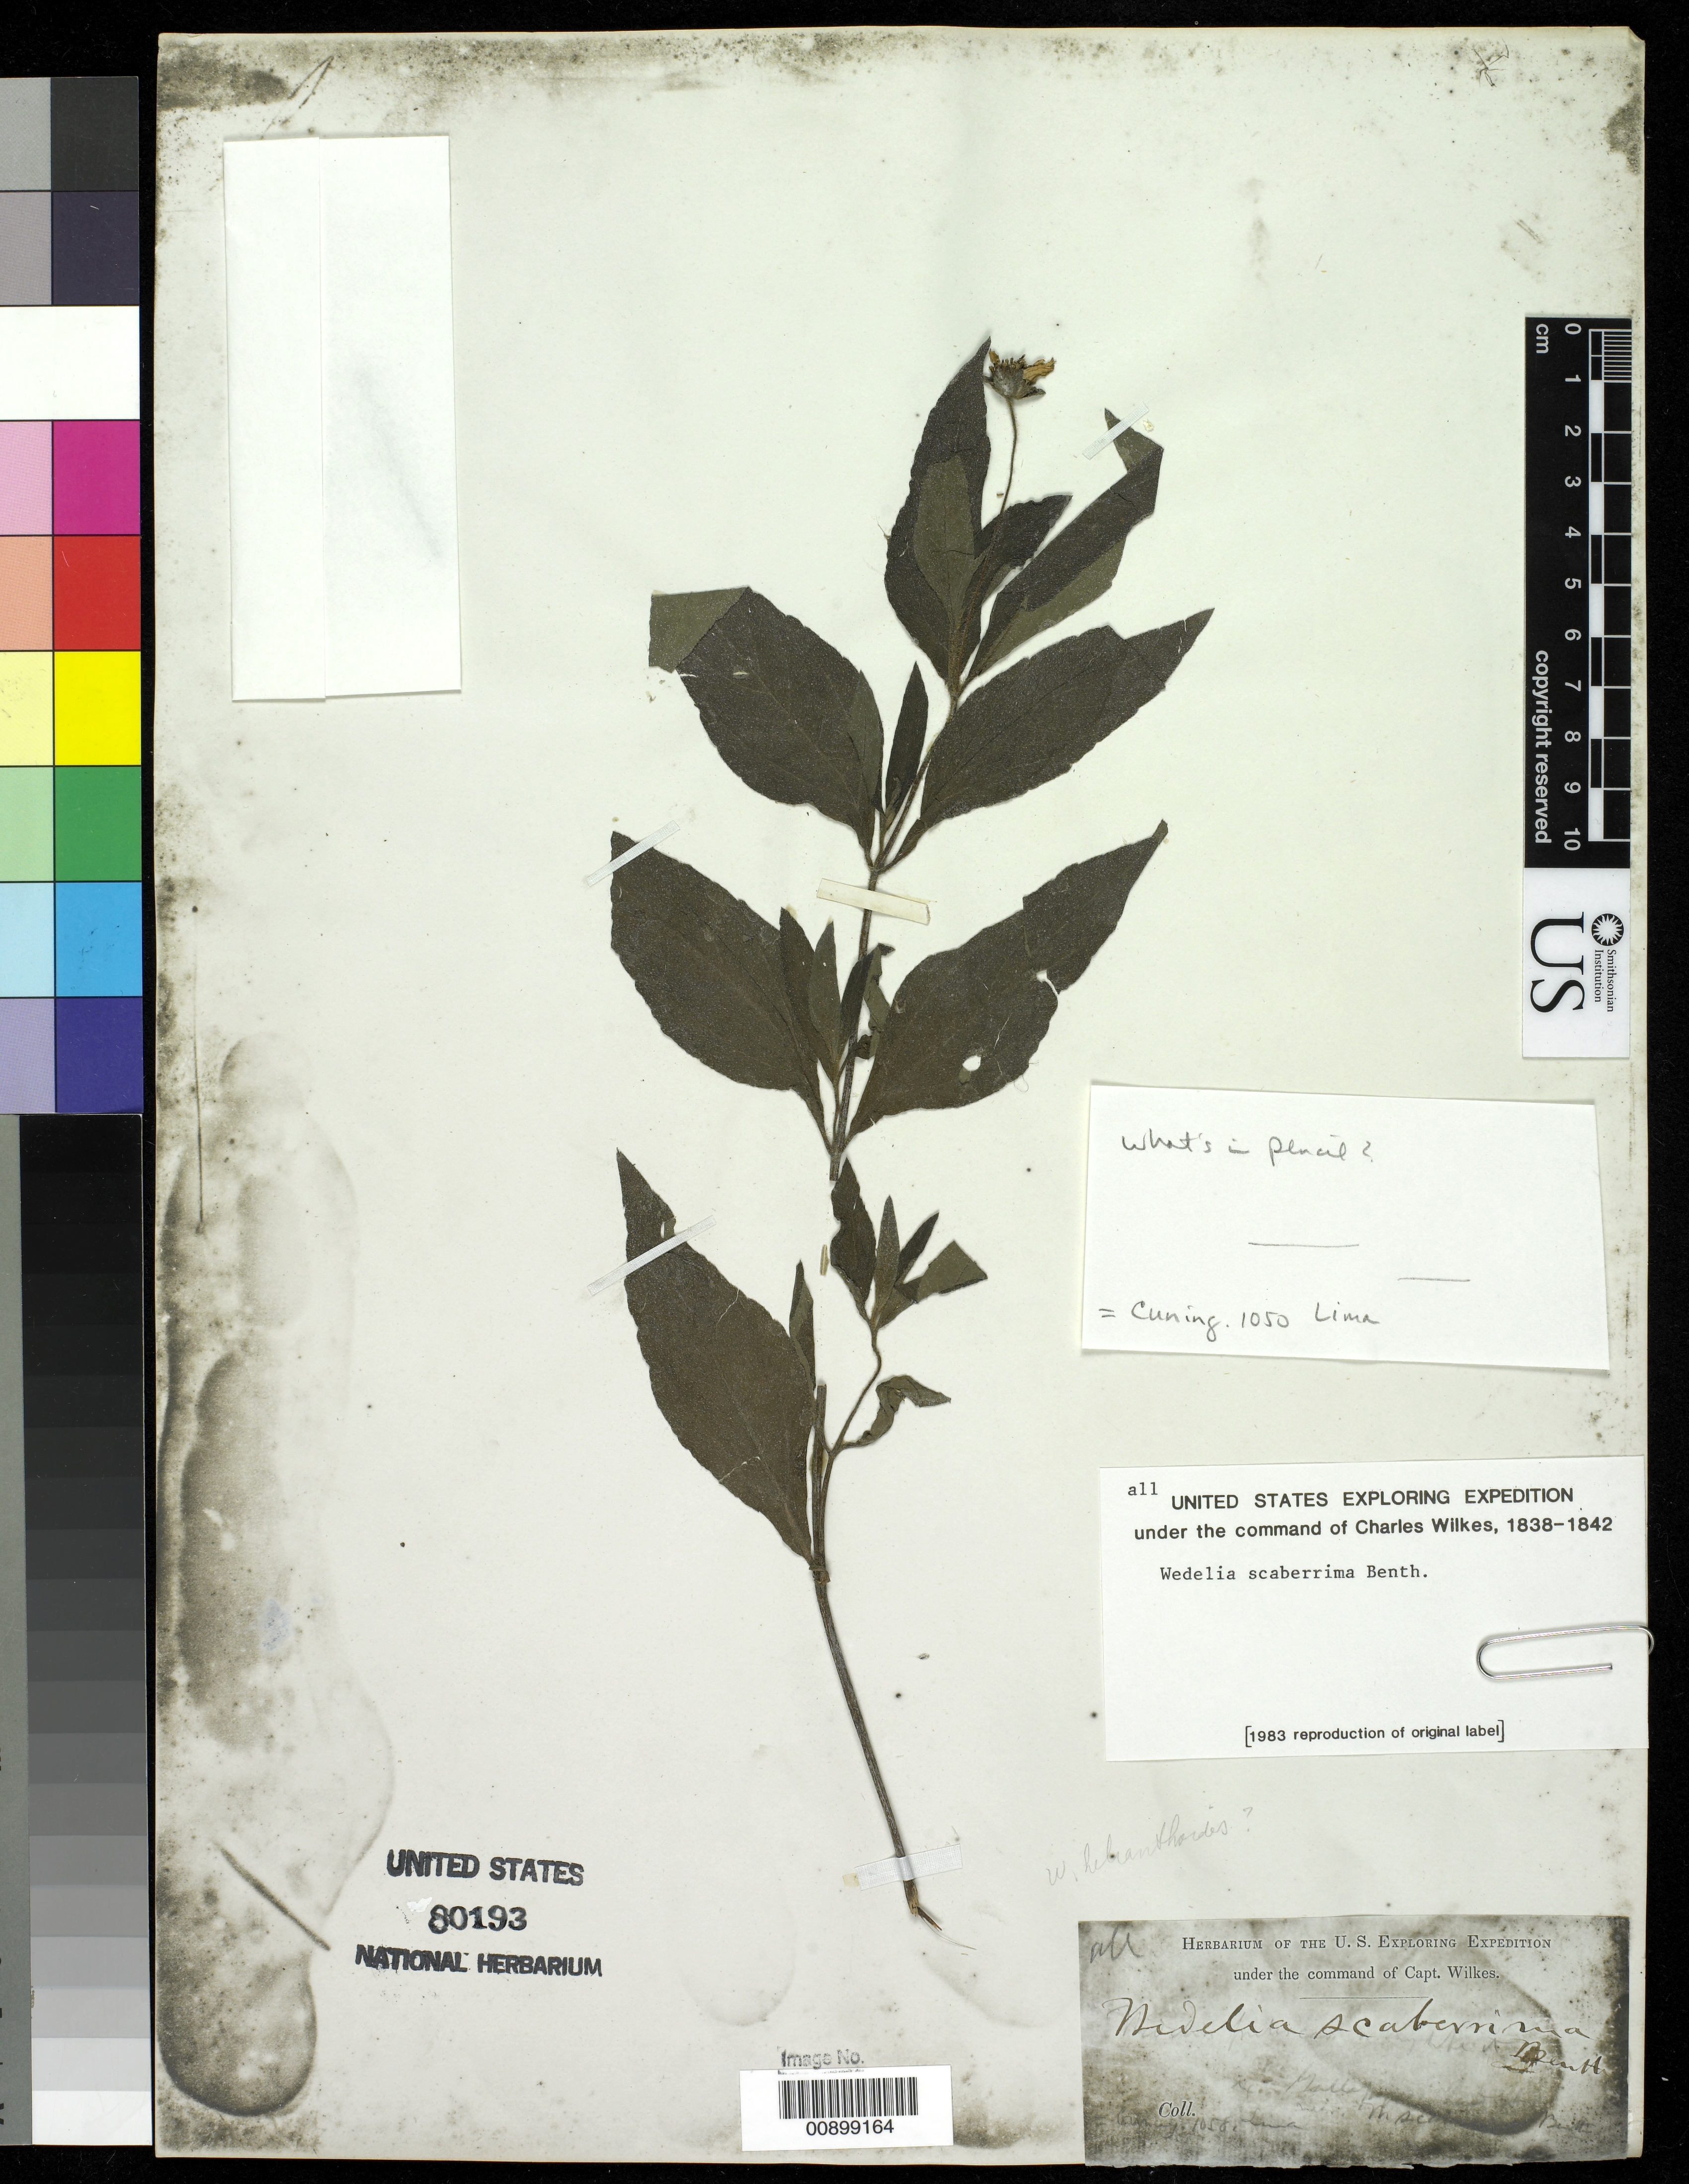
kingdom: Plantae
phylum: Tracheophyta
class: Magnoliopsida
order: Asterales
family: Asteraceae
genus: Wedelia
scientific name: Wedelia scaberrima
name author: Benth.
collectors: Wilkes Explor. Exped.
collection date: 1838/1842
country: Peru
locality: Lima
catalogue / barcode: US 80193